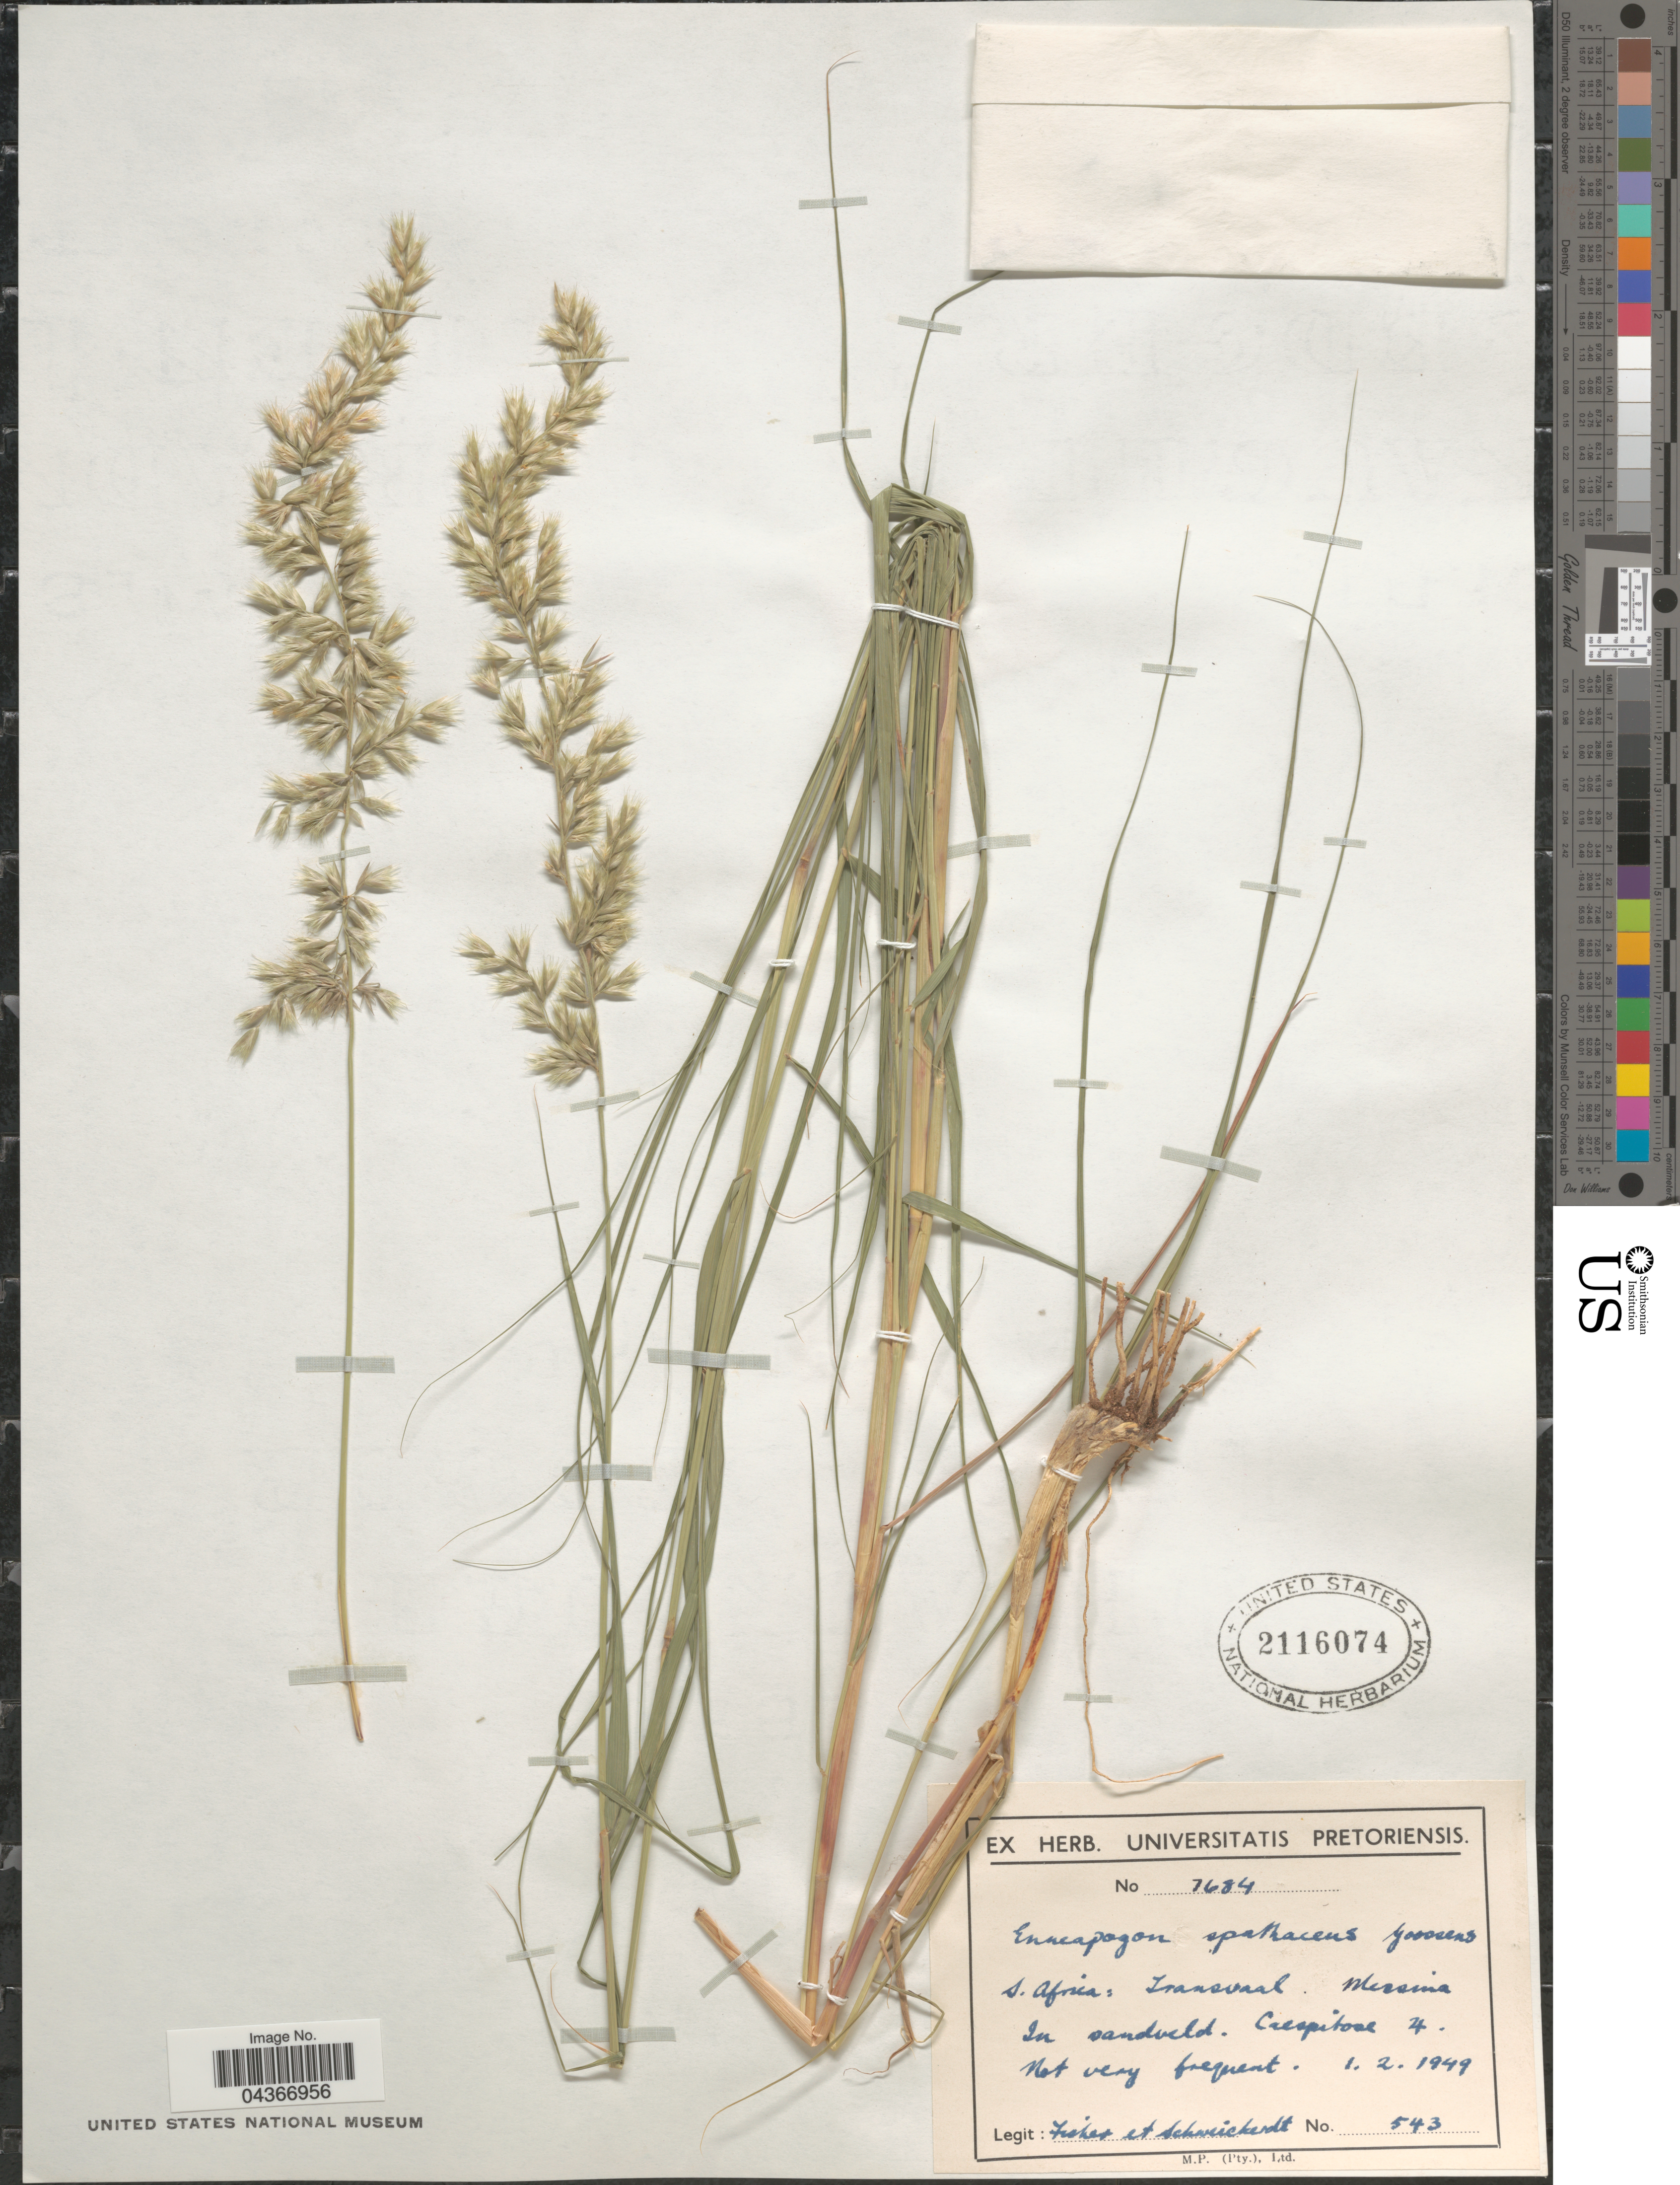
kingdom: Plantae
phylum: Tracheophyta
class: Liliopsida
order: Poales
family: Poaceae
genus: Enneapogon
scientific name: Enneapogon spathaceus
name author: Gooss.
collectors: -- Fisher & -. Schweickerdt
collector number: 543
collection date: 1949-02-01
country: South Africa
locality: Transvaal. Messina. In sandveld.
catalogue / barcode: US 2116074